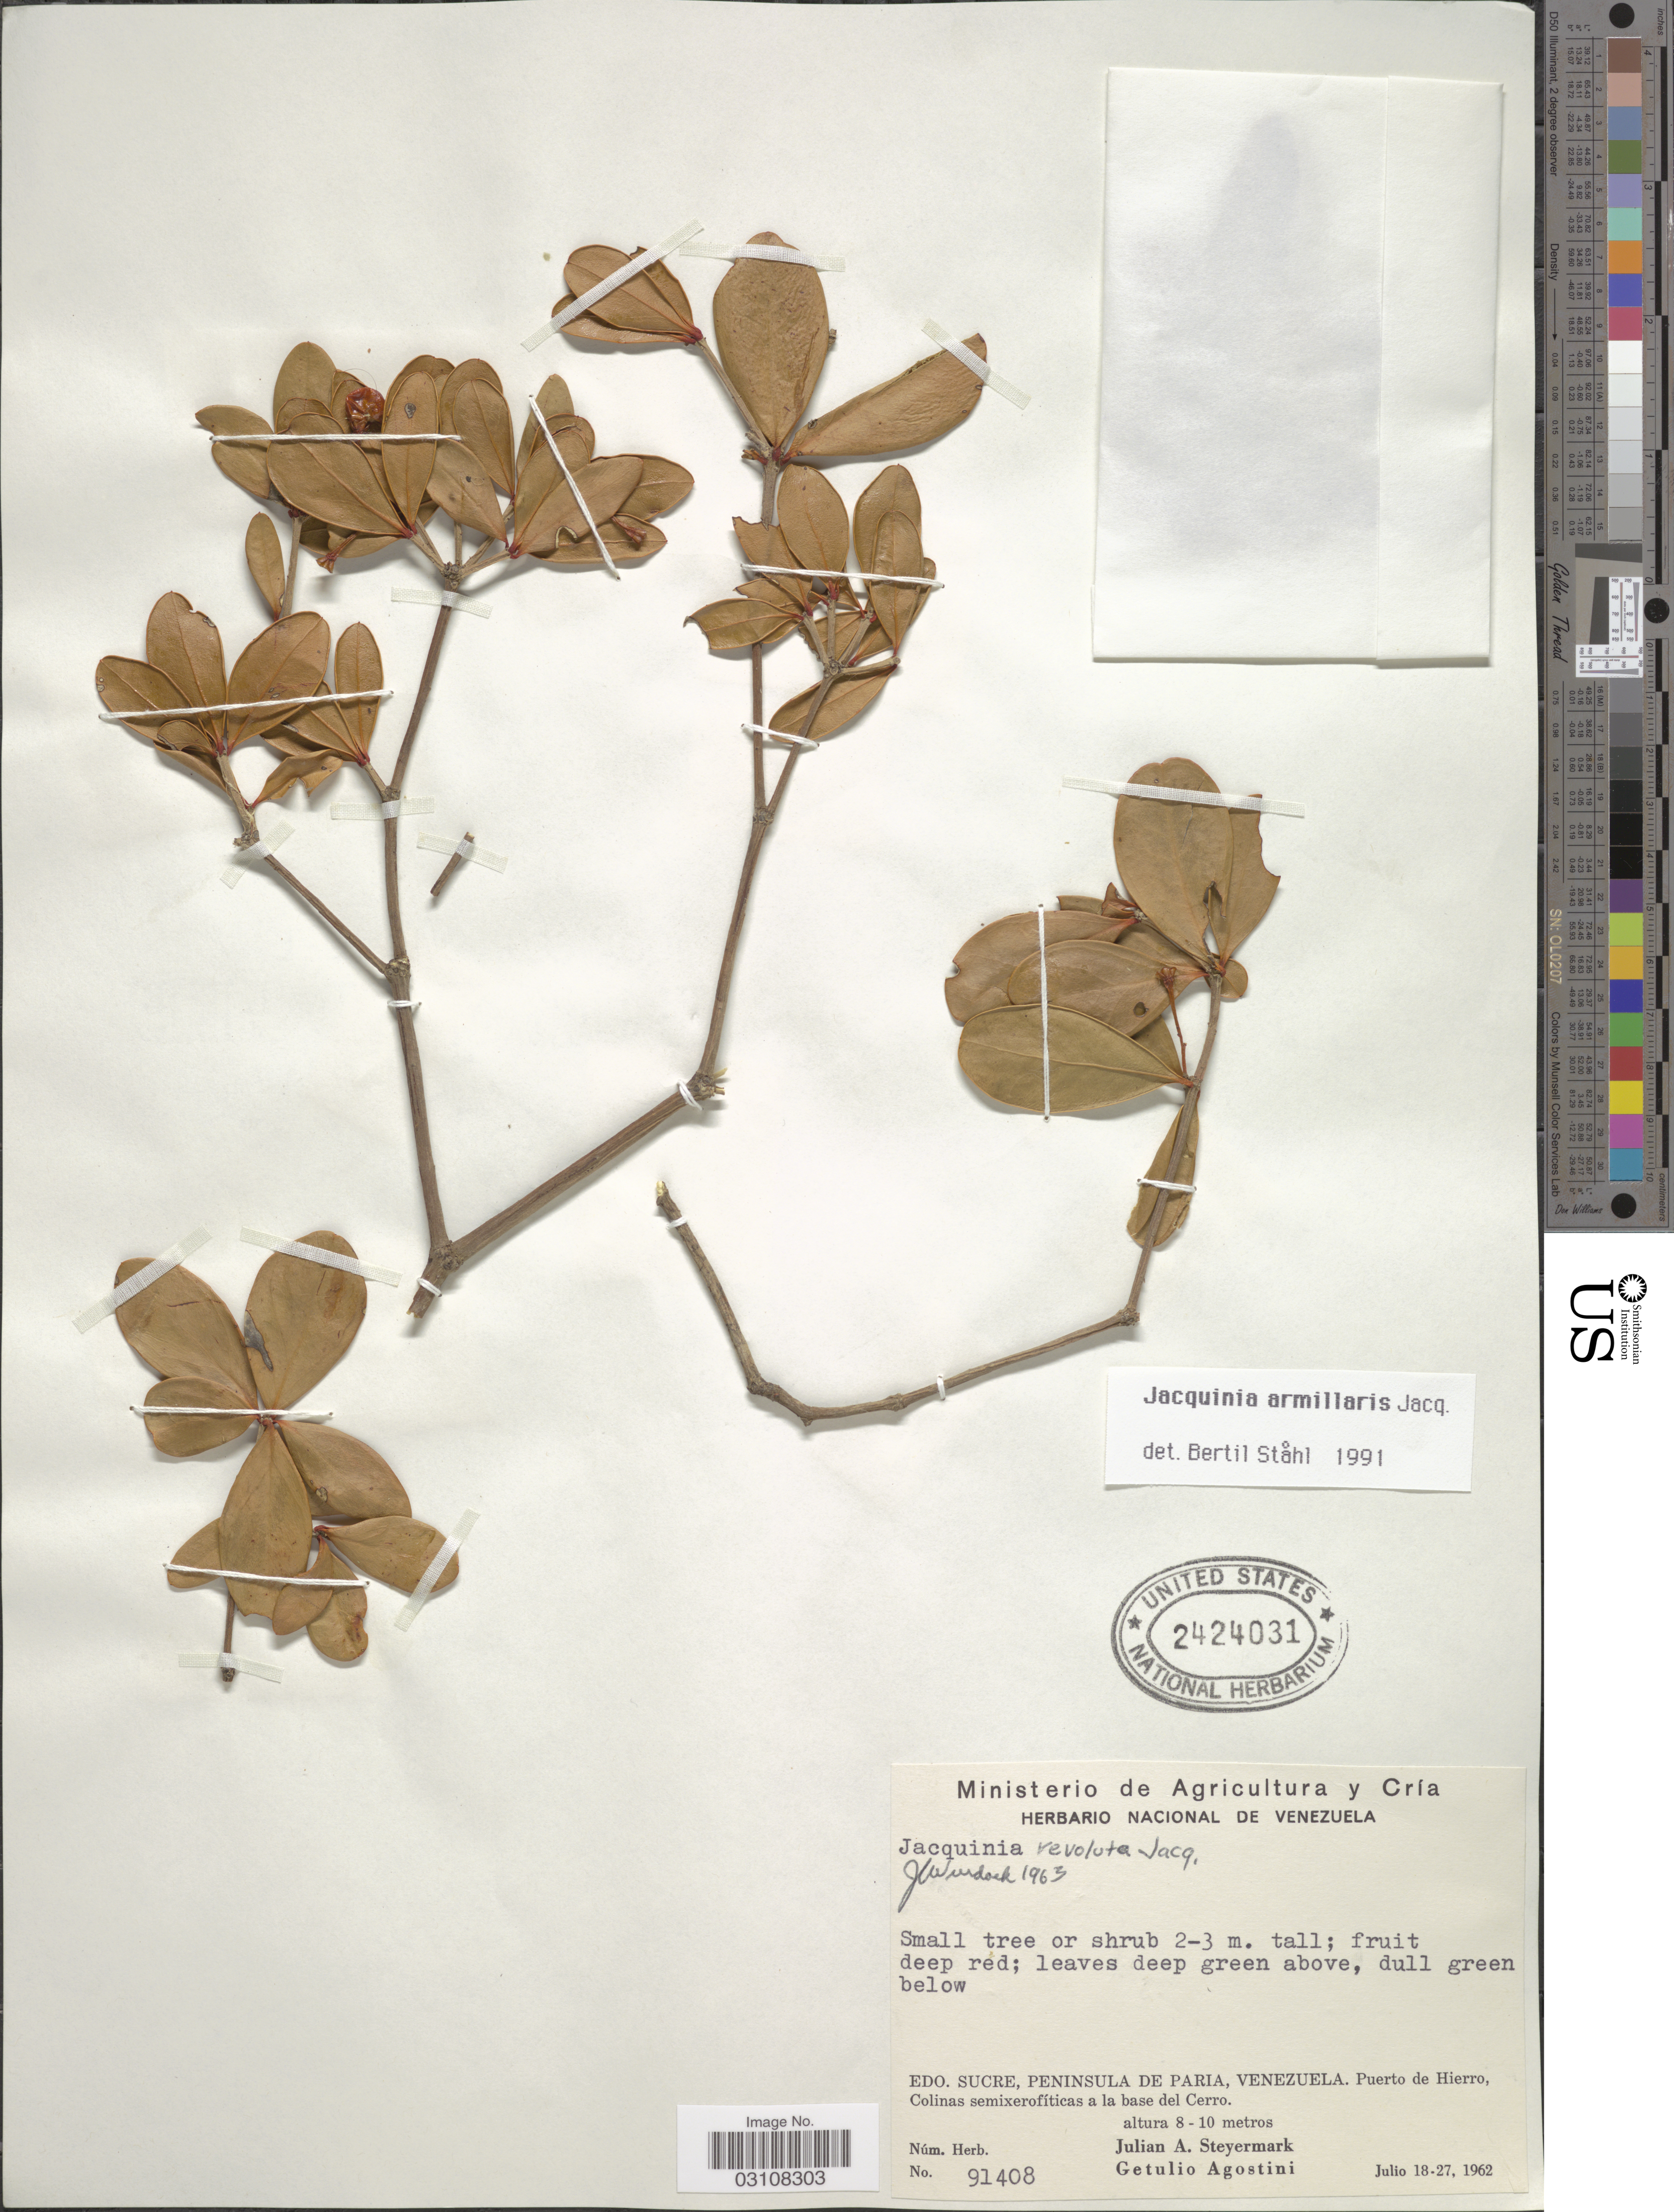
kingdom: Plantae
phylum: Tracheophyta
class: Magnoliopsida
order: Ericales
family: Primulaceae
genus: Jacquinia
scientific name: Jacquinia armillaris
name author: Jacq.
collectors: J. Steyermark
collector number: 91408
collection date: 1962-07-18/1962-07-27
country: Venezuela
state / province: Sucre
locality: Edo. Sucre, Peninsula de Paria, Puerto de Hierro, Colinas semixerofíticas a la base del Cerro.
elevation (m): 8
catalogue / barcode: US 2424031